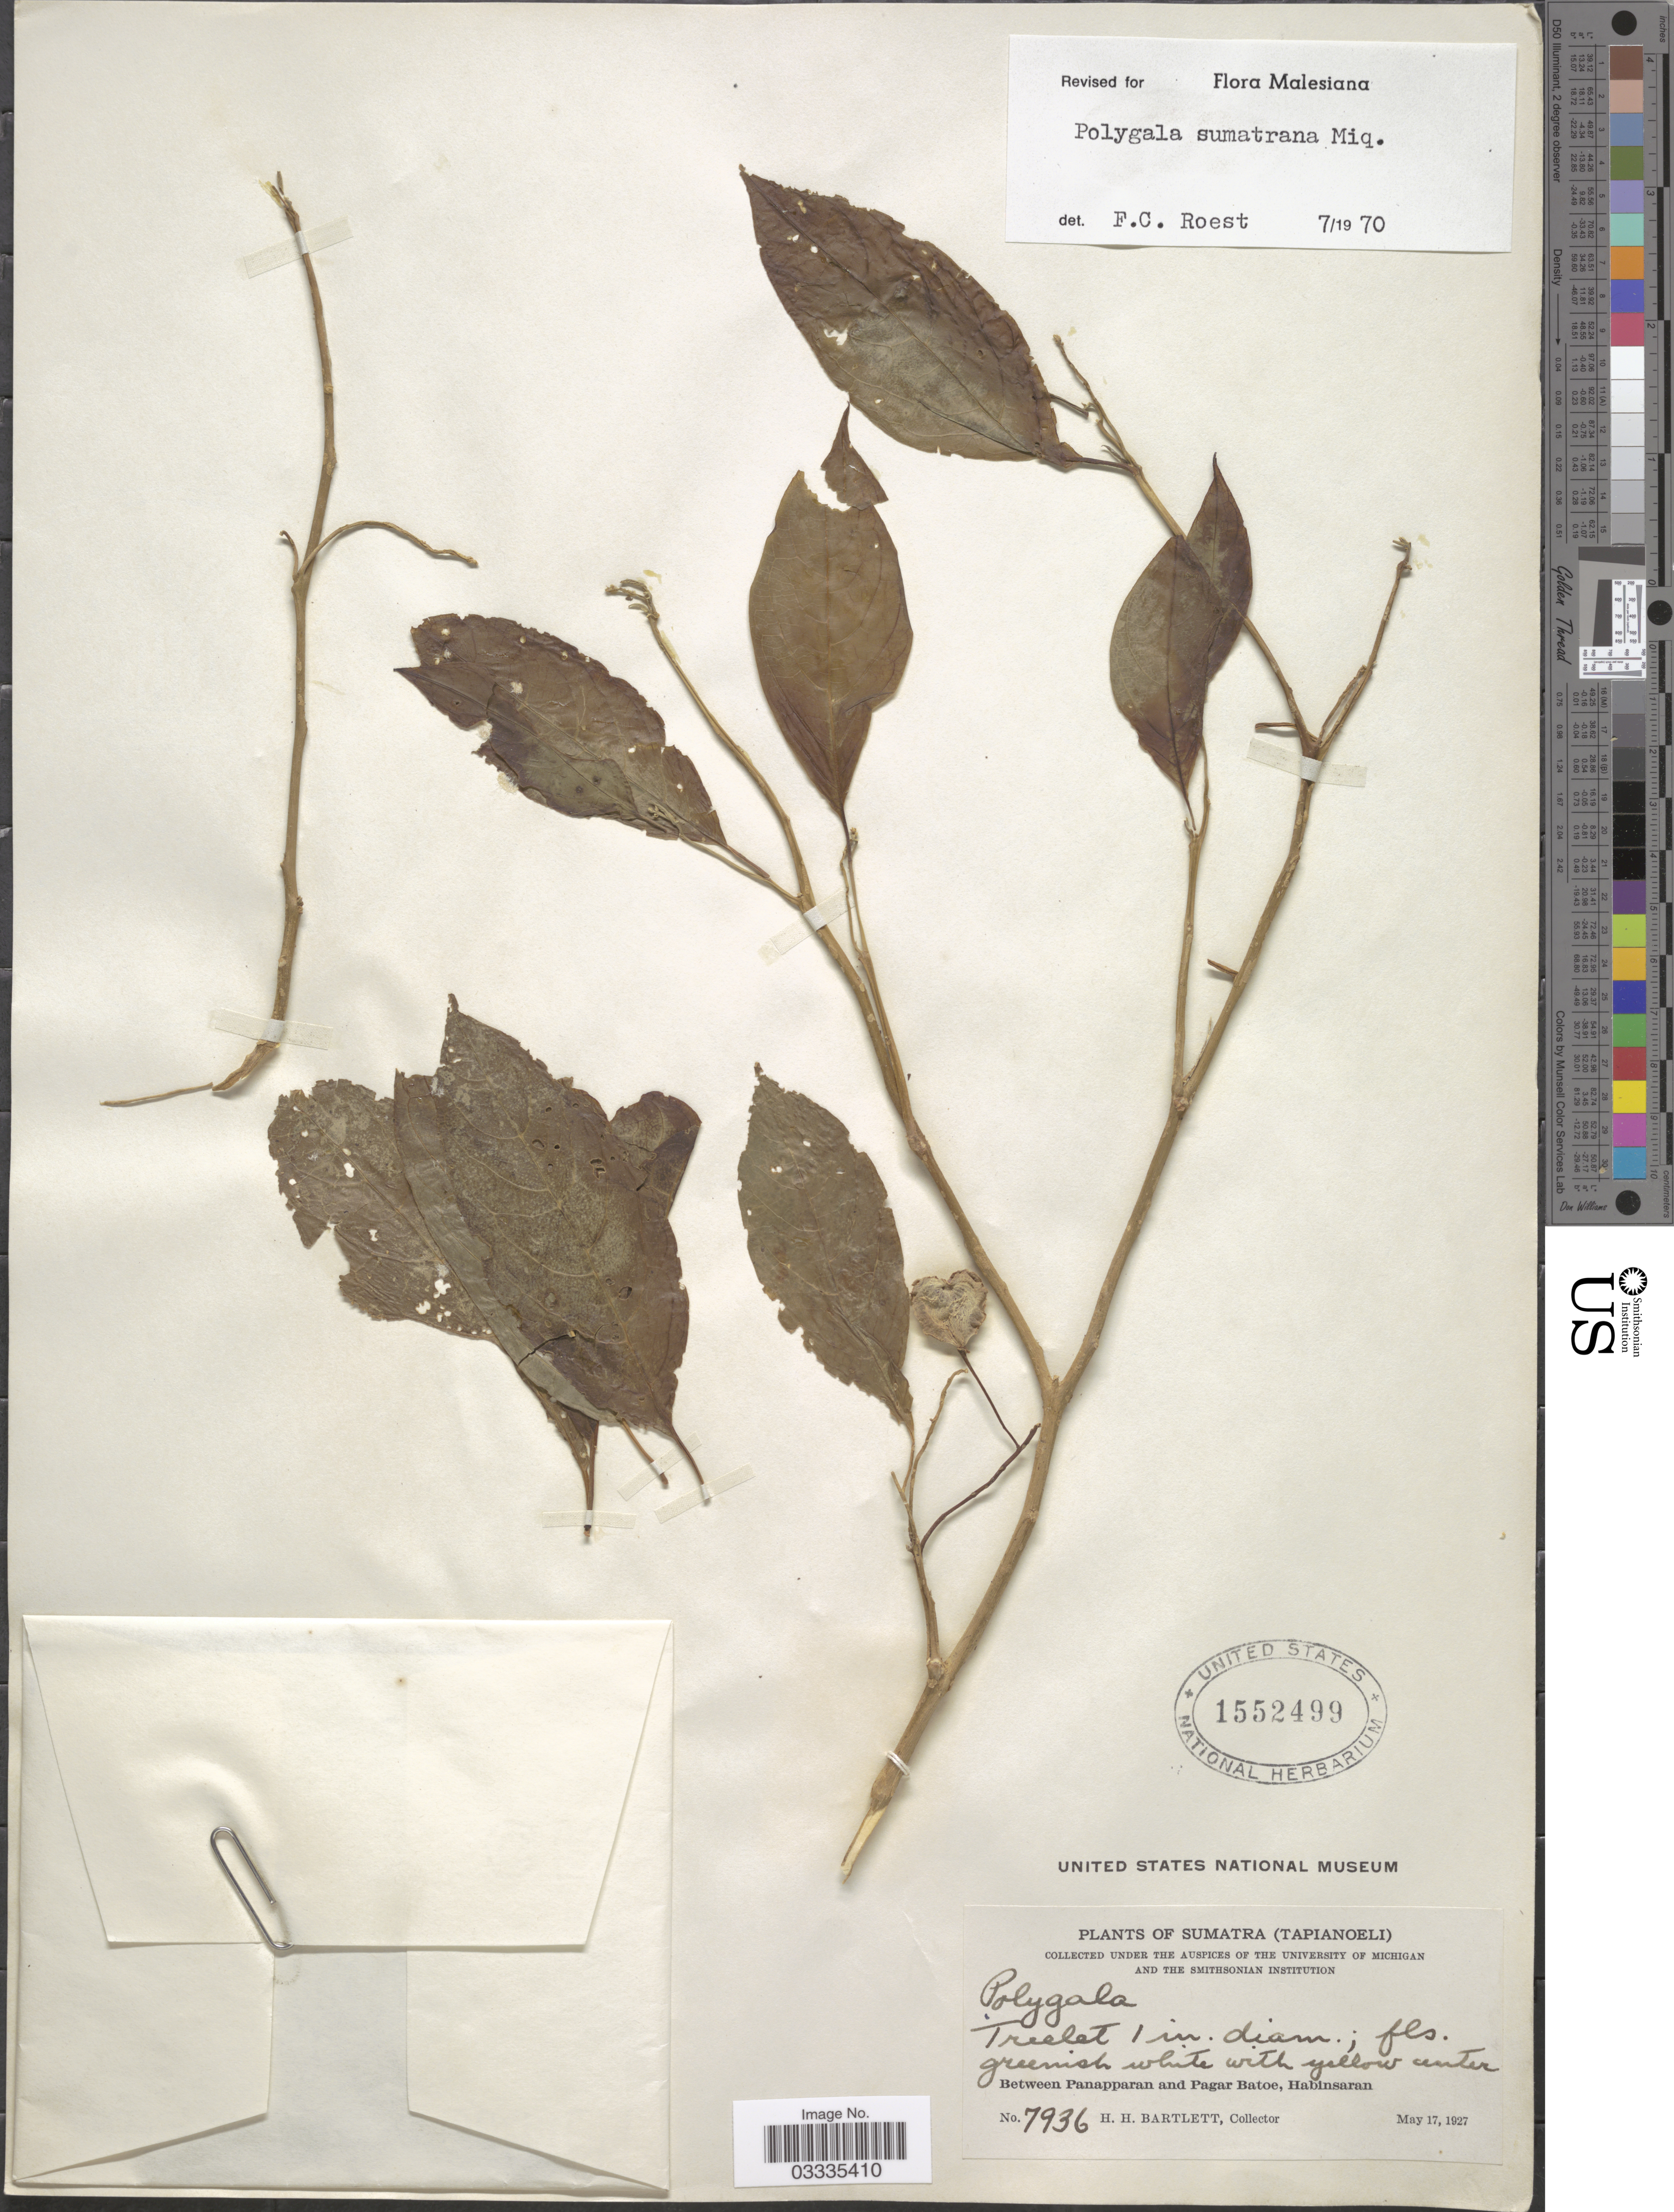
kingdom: Plantae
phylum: Tracheophyta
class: Magnoliopsida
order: Fabales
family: Polygalaceae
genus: Polygala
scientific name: Polygala sumatrana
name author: Miq.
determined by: Roest, F. C.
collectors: H. H. Bartlett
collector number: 7936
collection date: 1927-05-17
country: Indonesia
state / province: Sumatra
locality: (Tapianoeli) Between Panapparan and Pagar Batoe, Habinsaran.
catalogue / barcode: US 1552499